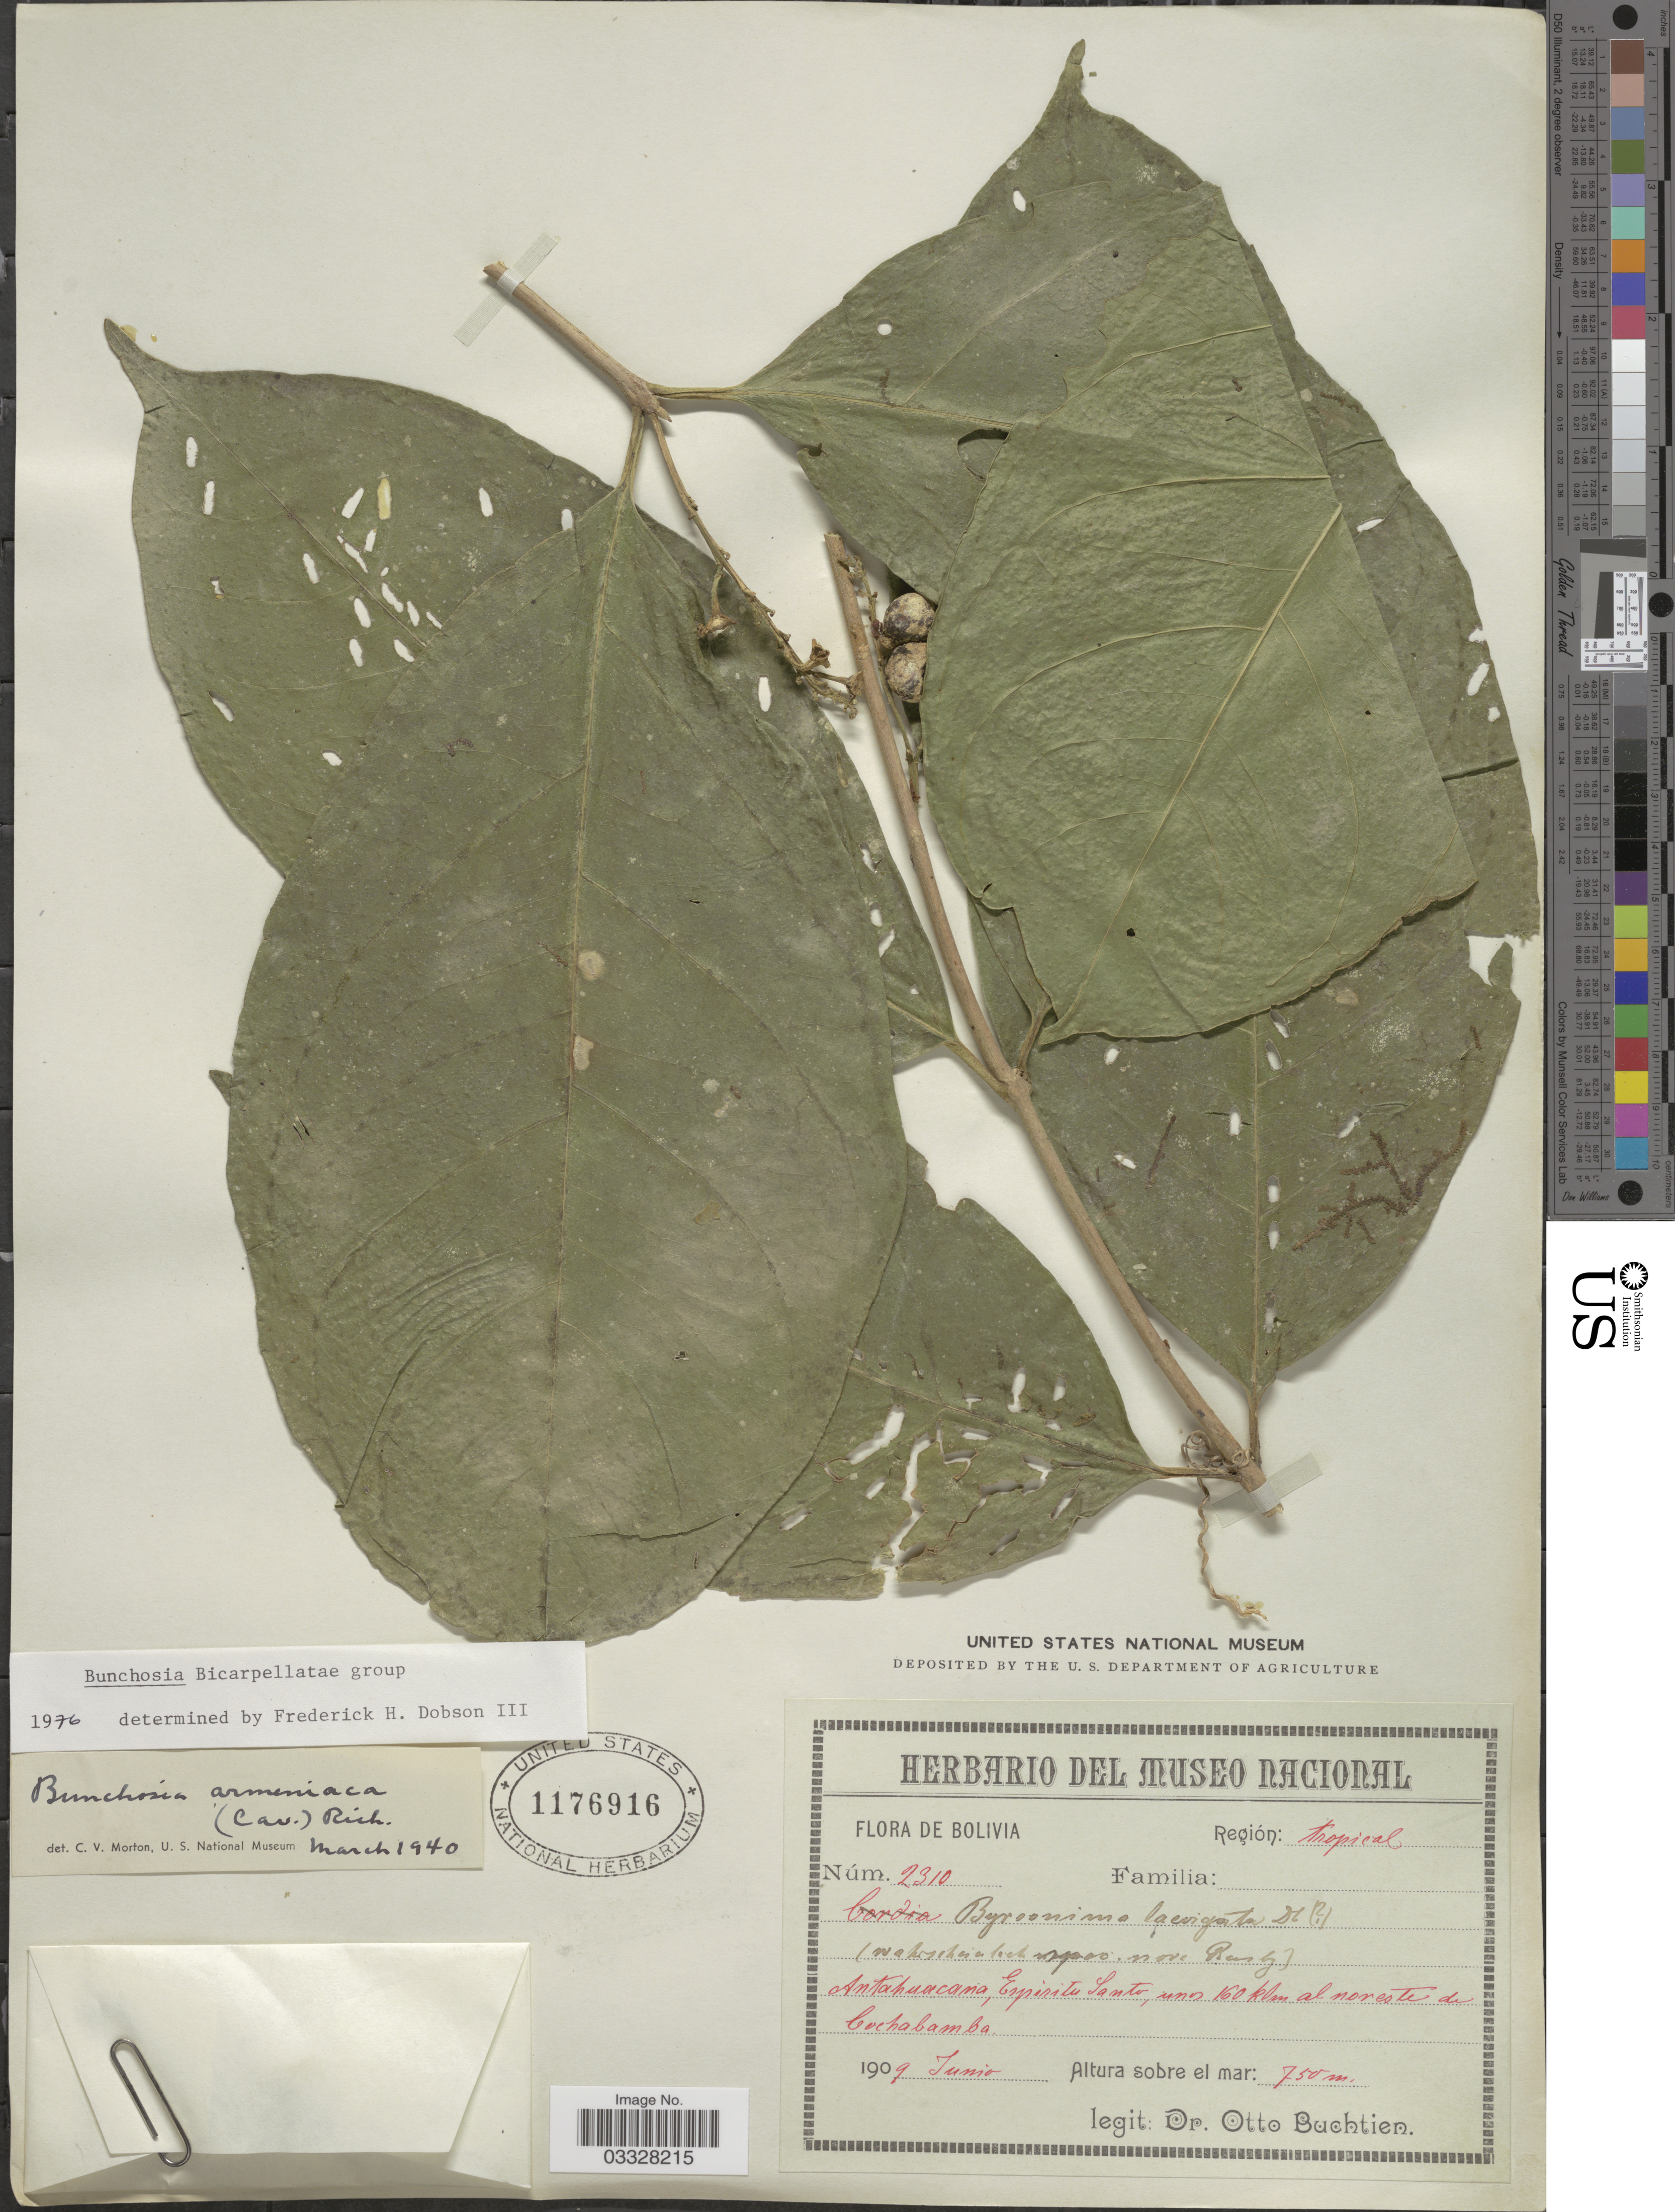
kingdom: Plantae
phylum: Tracheophyta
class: Magnoliopsida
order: Malpighiales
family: Malpighiaceae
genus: Bunchosia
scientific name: Bunchosia armeniaca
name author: (Cav.) DC.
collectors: O. Buchtien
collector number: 2310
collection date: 1909-06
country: Bolivia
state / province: Cochabamba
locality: Región: tropical. Antahuacana, Espiritu Santo, unos 160 klm al noreste de Cochabamba.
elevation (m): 750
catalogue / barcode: US 1176916